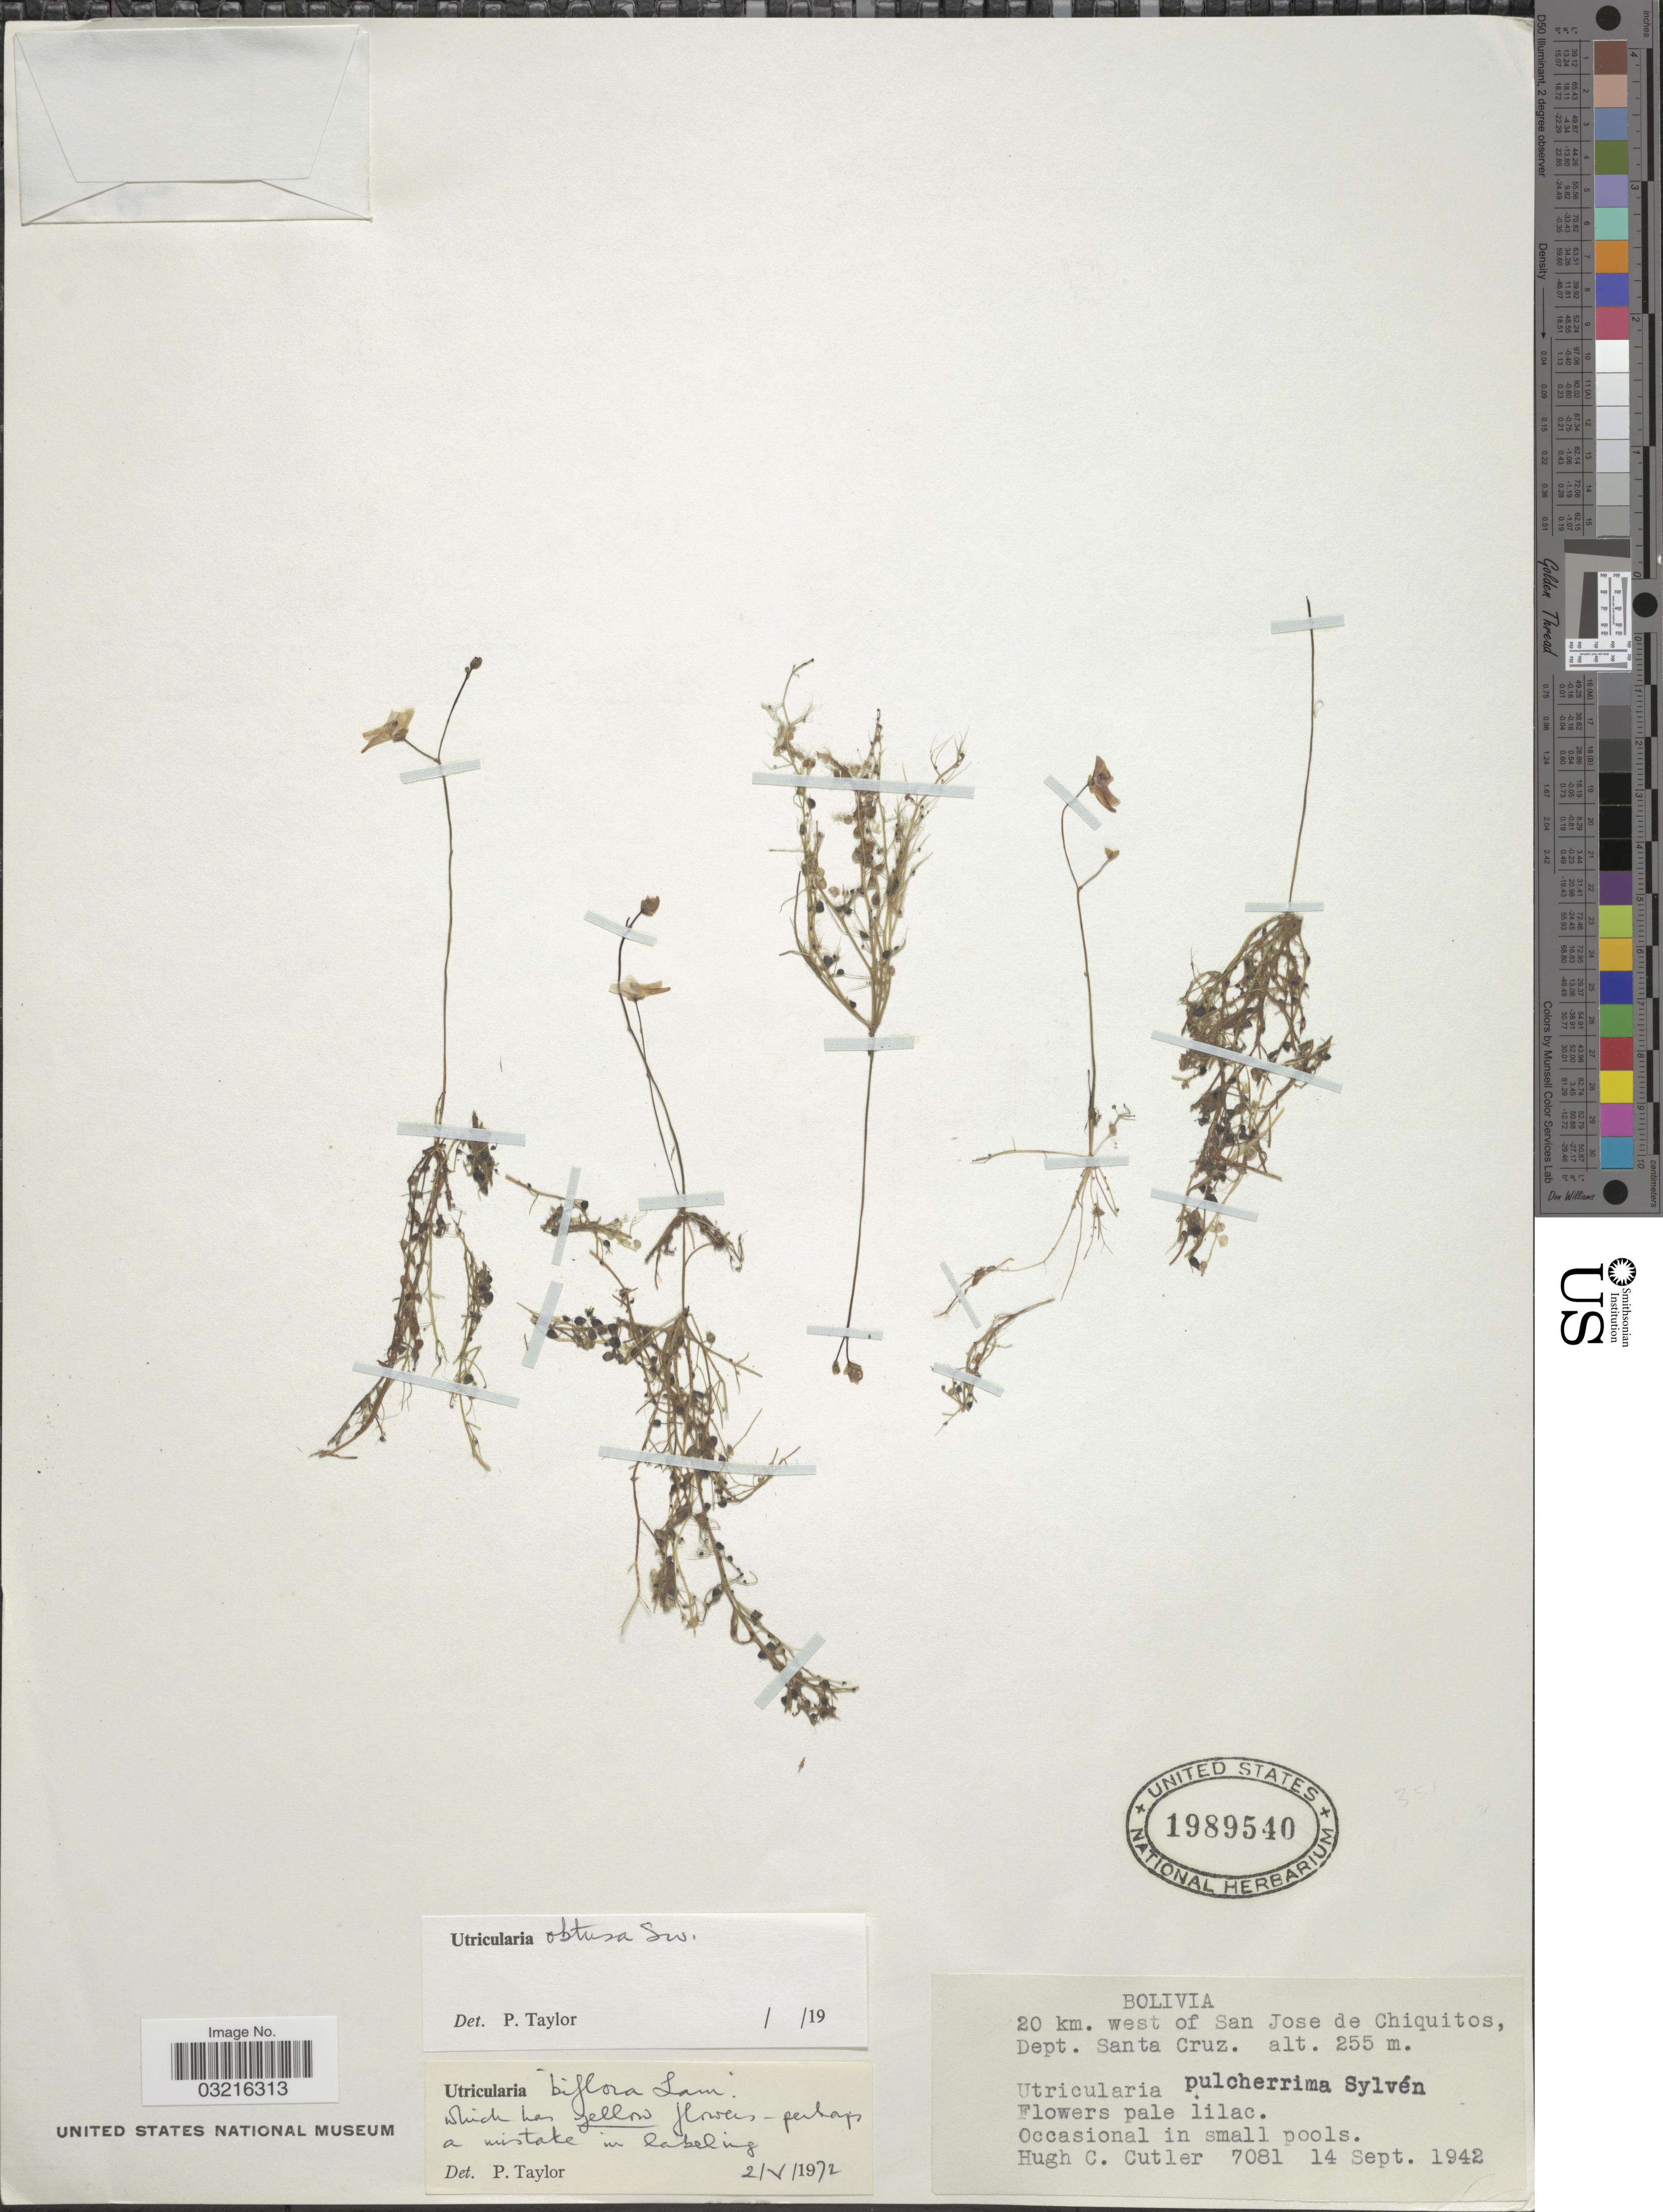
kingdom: Plantae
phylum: Tracheophyta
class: Magnoliopsida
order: Lamiales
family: Lentibulariaceae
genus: Utricularia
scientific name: Utricularia gibba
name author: L.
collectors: H. C. Cutler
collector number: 7081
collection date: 1942-09-14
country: Bolivia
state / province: Santa Cruz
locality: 20 km. west of San Jose de Chiquitos, Dept. Santa Cruz.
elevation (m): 255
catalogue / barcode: US 1989540